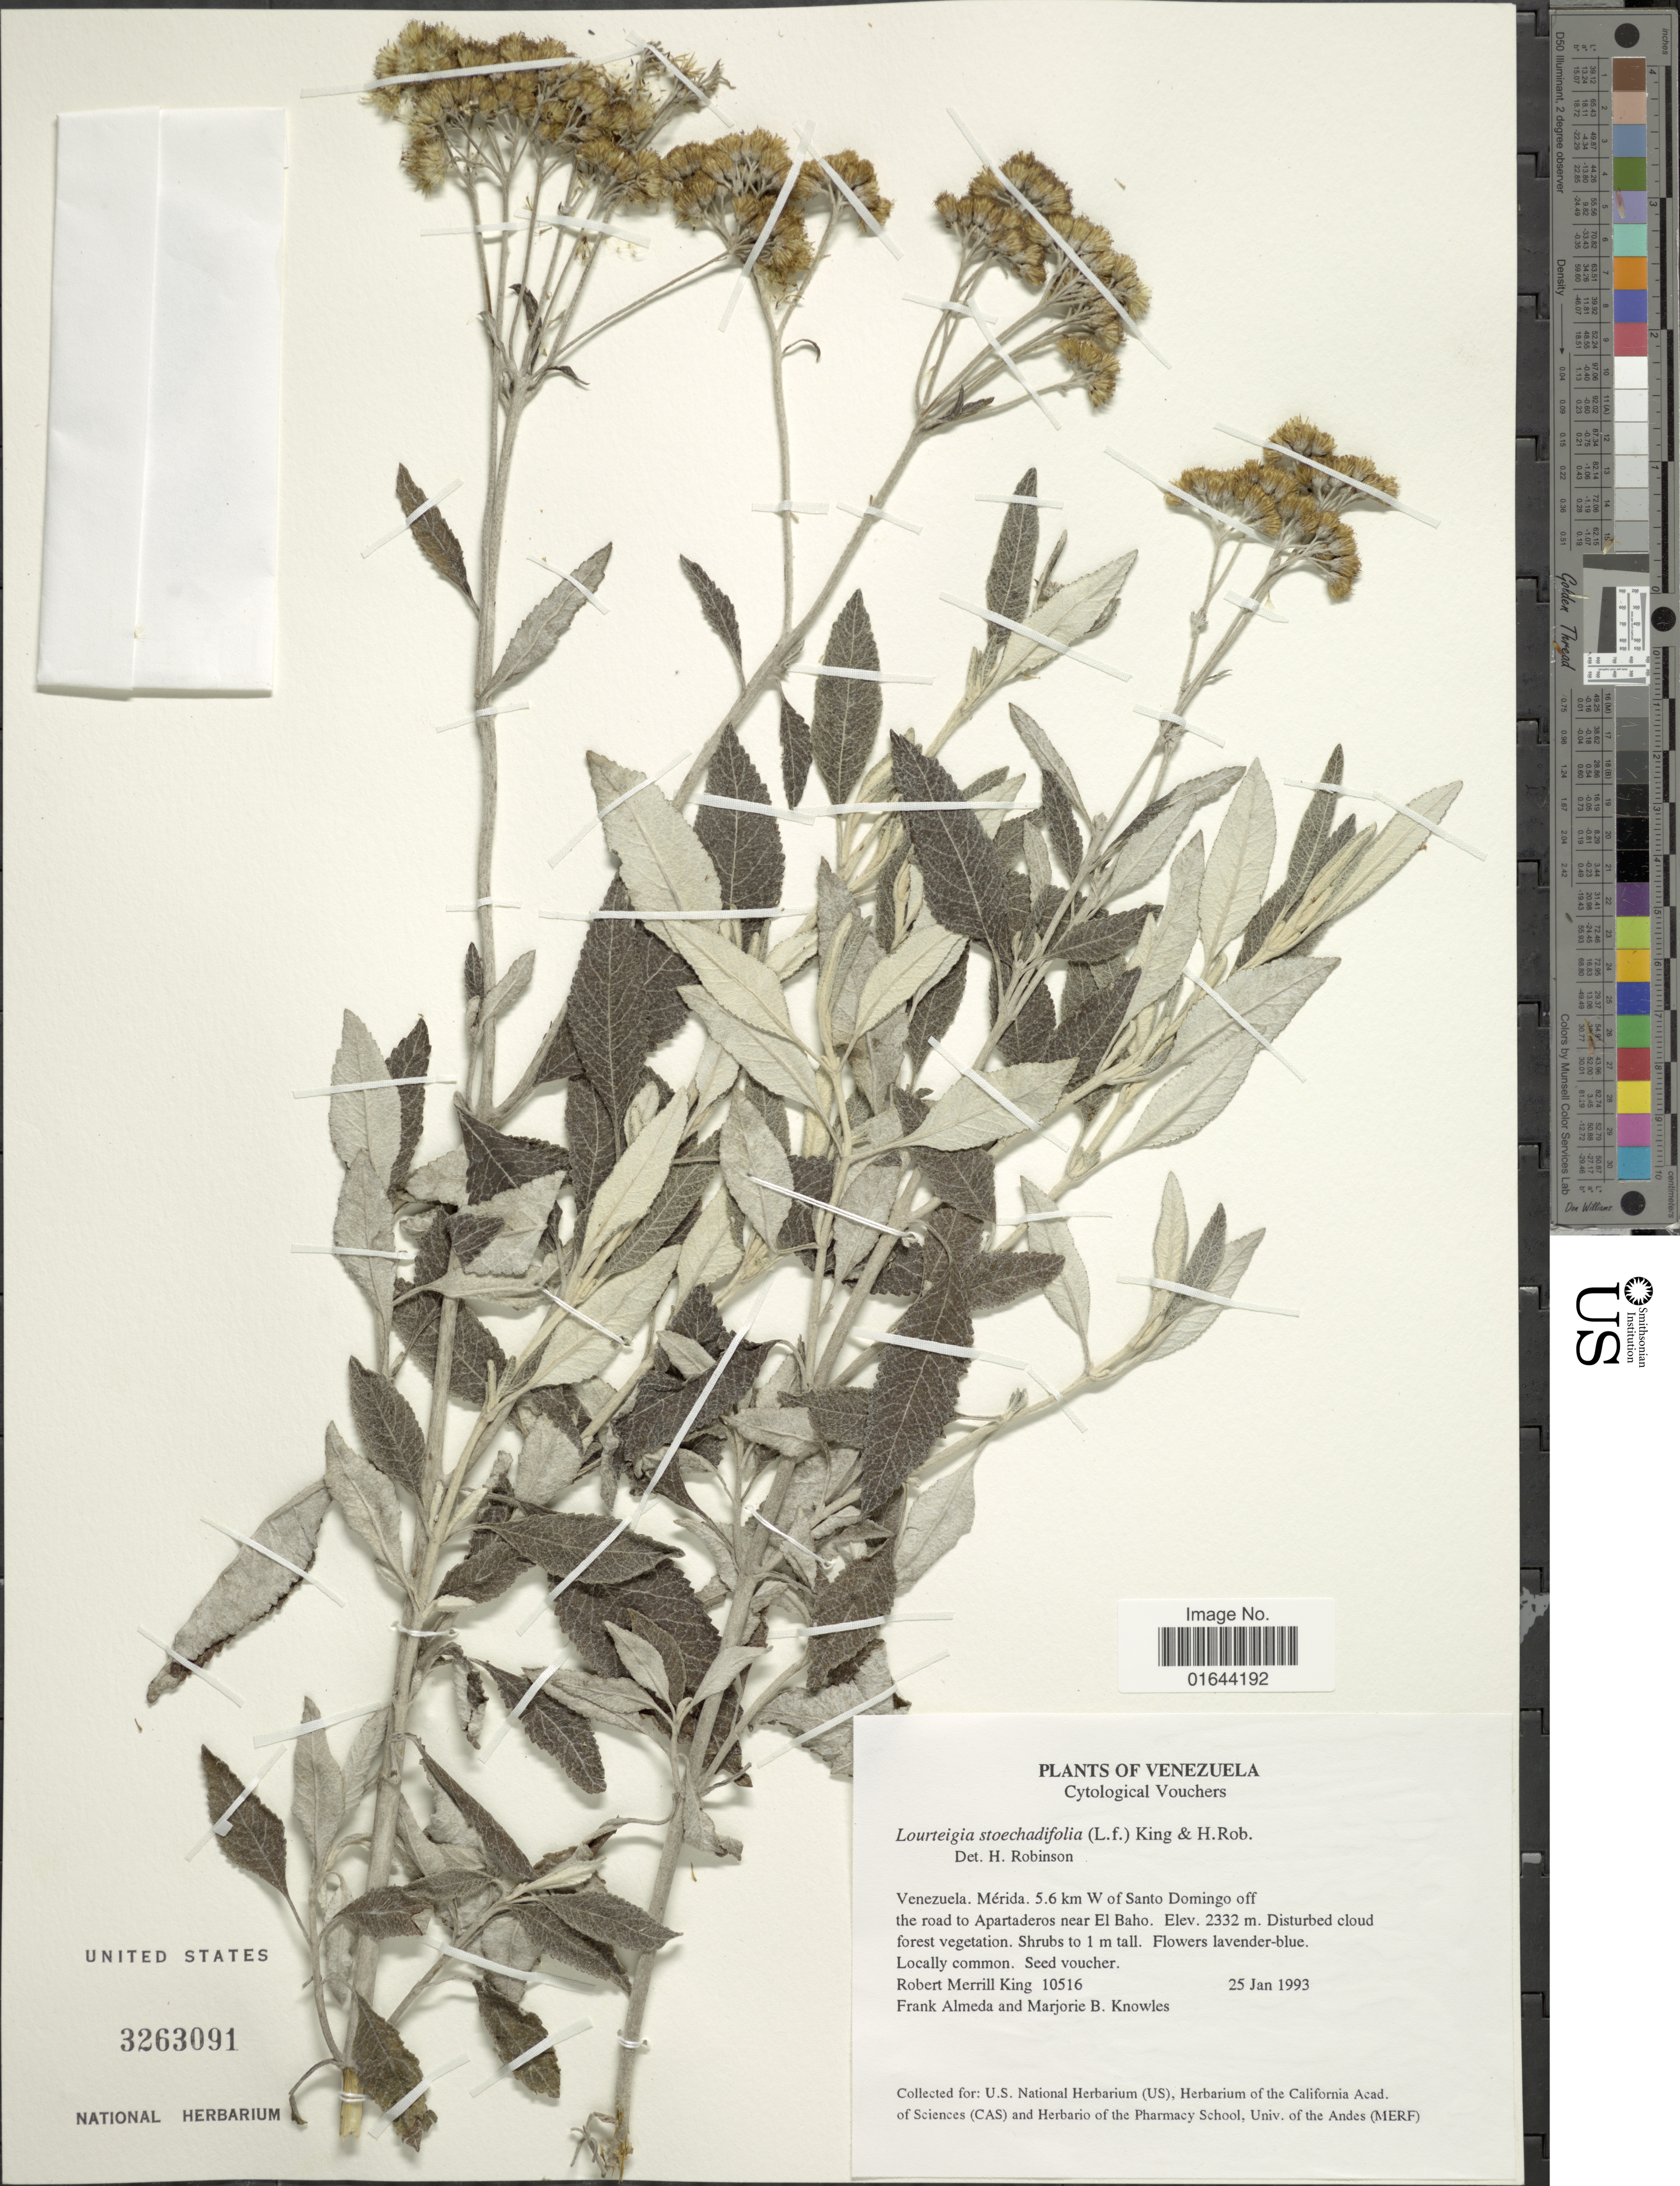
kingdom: Plantae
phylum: Tracheophyta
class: Magnoliopsida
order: Asterales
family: Asteraceae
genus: Lourteigia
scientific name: Lourteigia stoechadifolia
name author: (L. f.) R.M. King & H. Rob.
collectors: R. M. King, F. Almeda & M. B. Knowles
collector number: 10516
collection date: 1993-01-25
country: Venezuela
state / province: Mérida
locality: Venezuela. Merida., 5.6 km W of Santo Domingo off the road to Apartaderos near El Baho.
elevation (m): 2332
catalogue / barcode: US 3263091